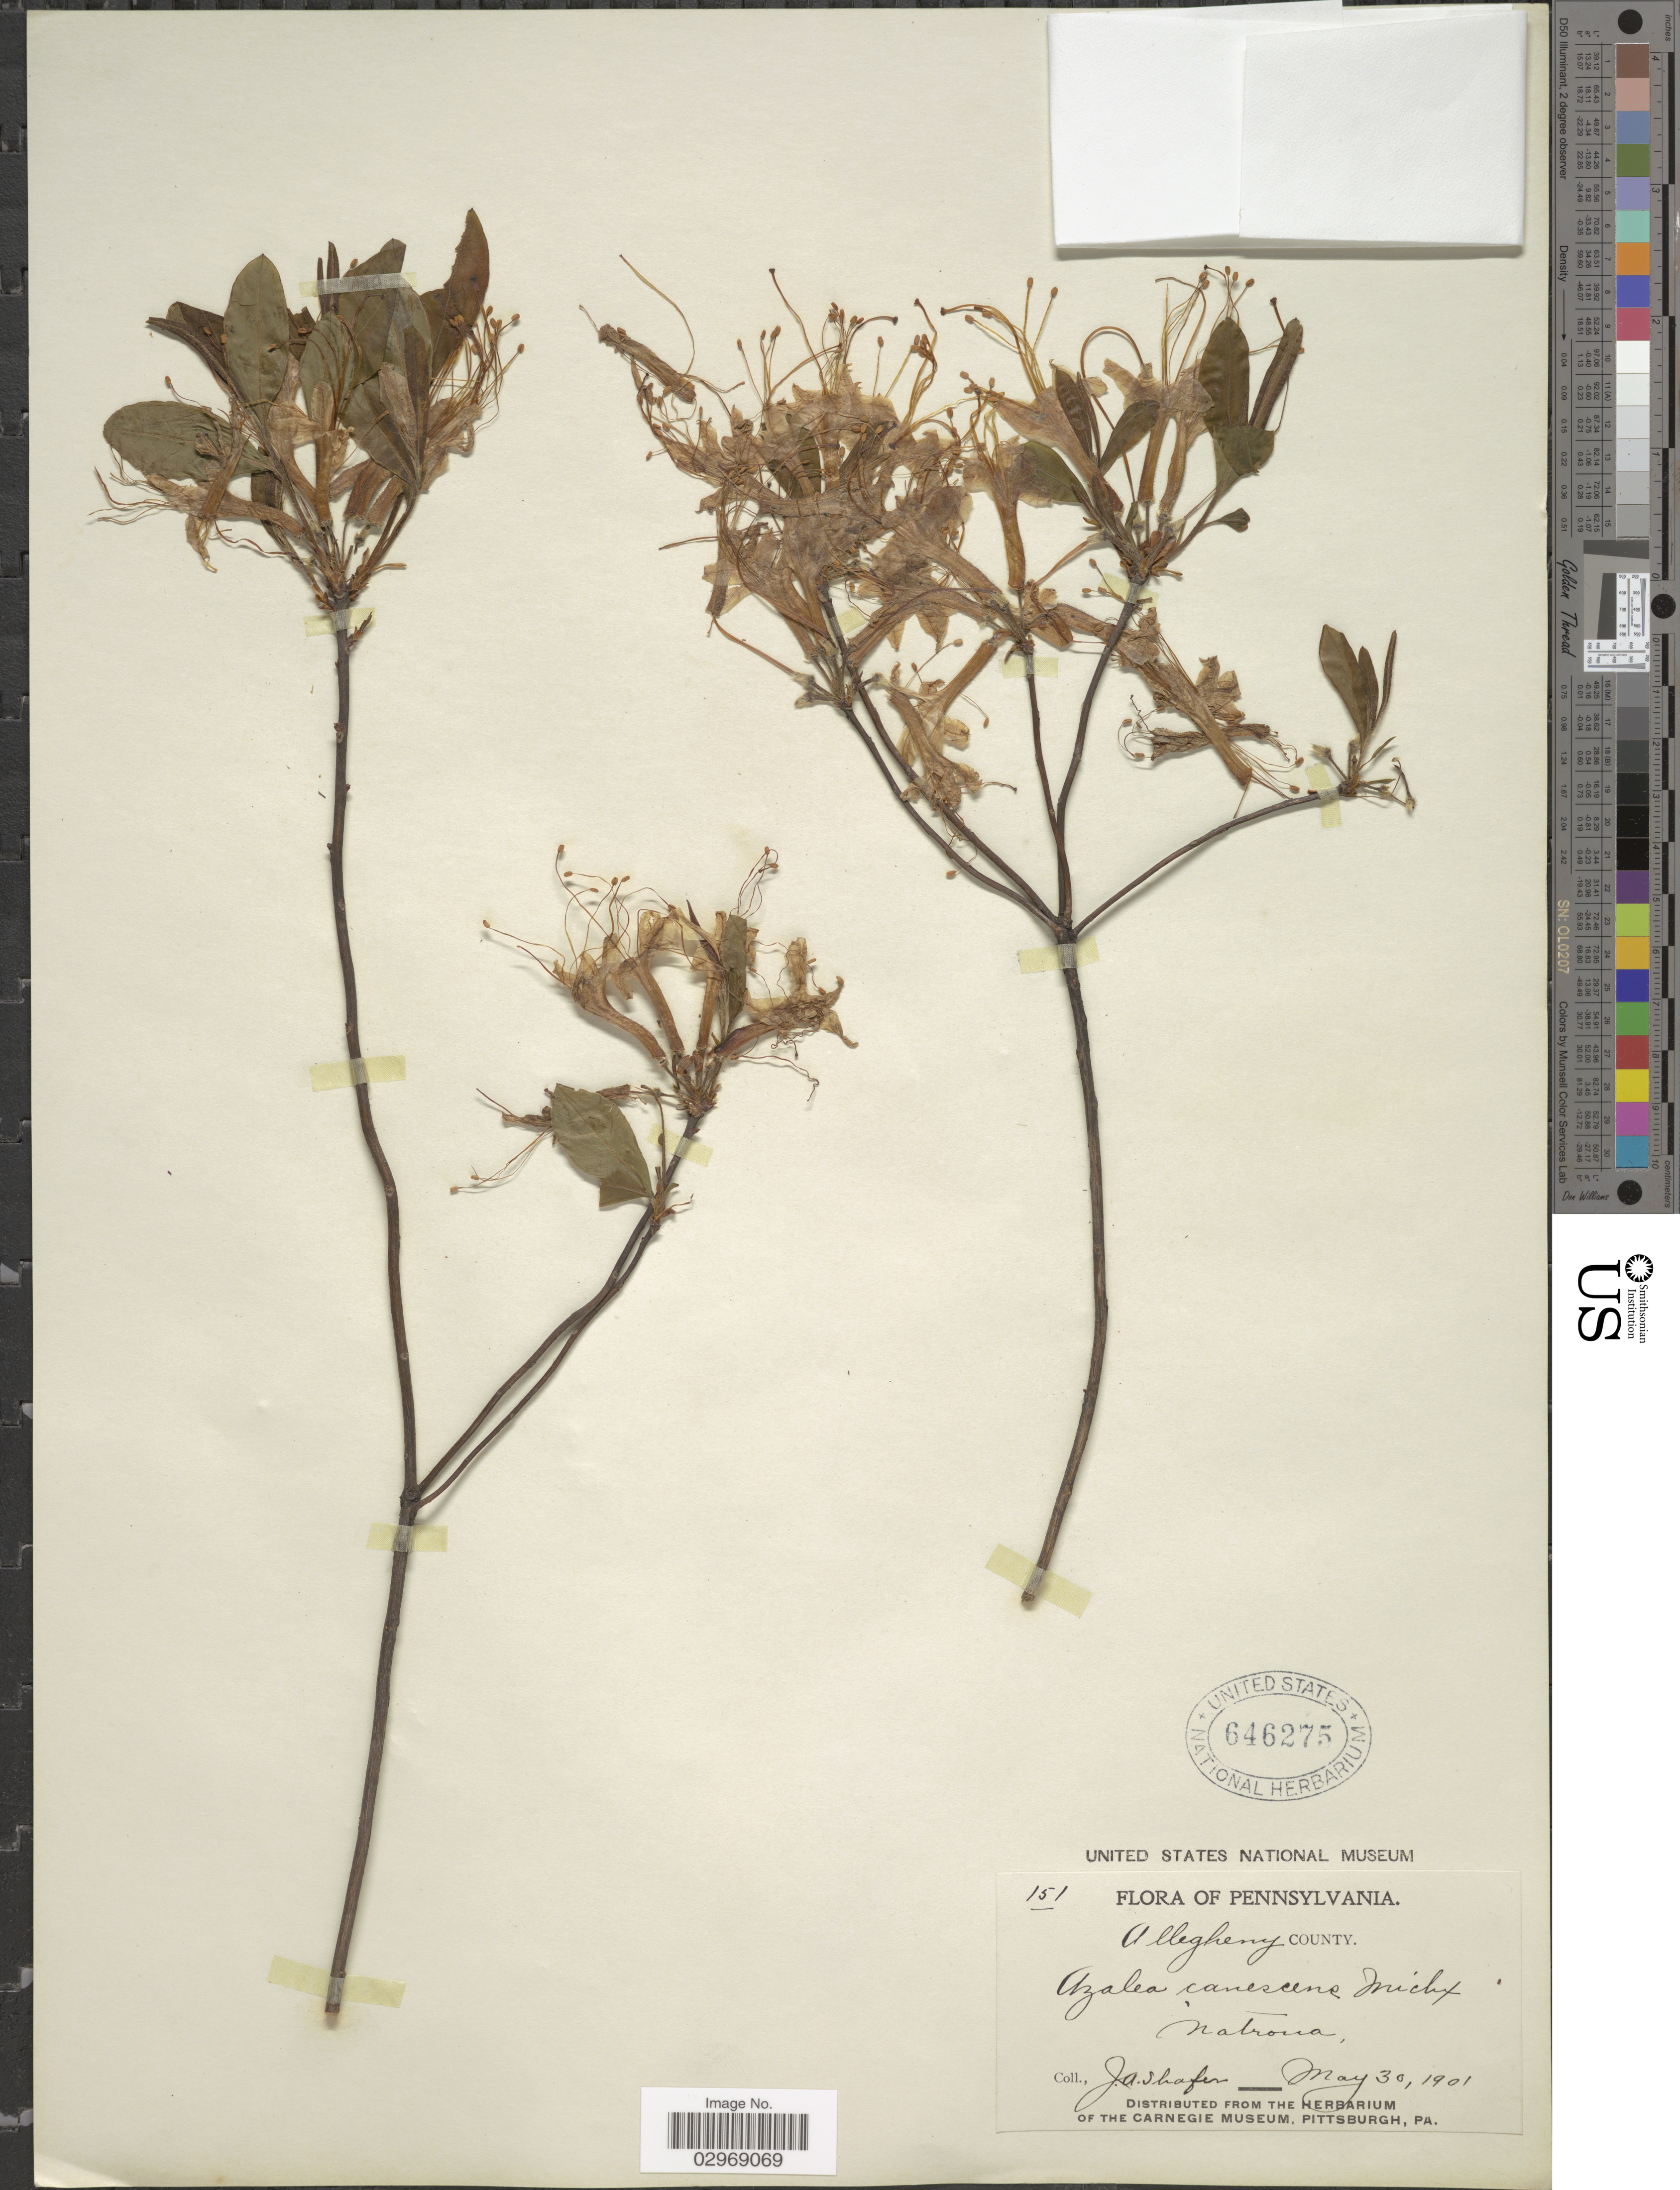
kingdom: Plantae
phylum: Tracheophyta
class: Magnoliopsida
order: Ericales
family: Ericaceae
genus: Rhododendron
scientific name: Rhododendron nudiflorum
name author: Torr.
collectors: J. A. Shafer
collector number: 151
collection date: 1901-05-30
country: United States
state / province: Pennsylvania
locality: Allegheny County. Natrona.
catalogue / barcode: US 646275